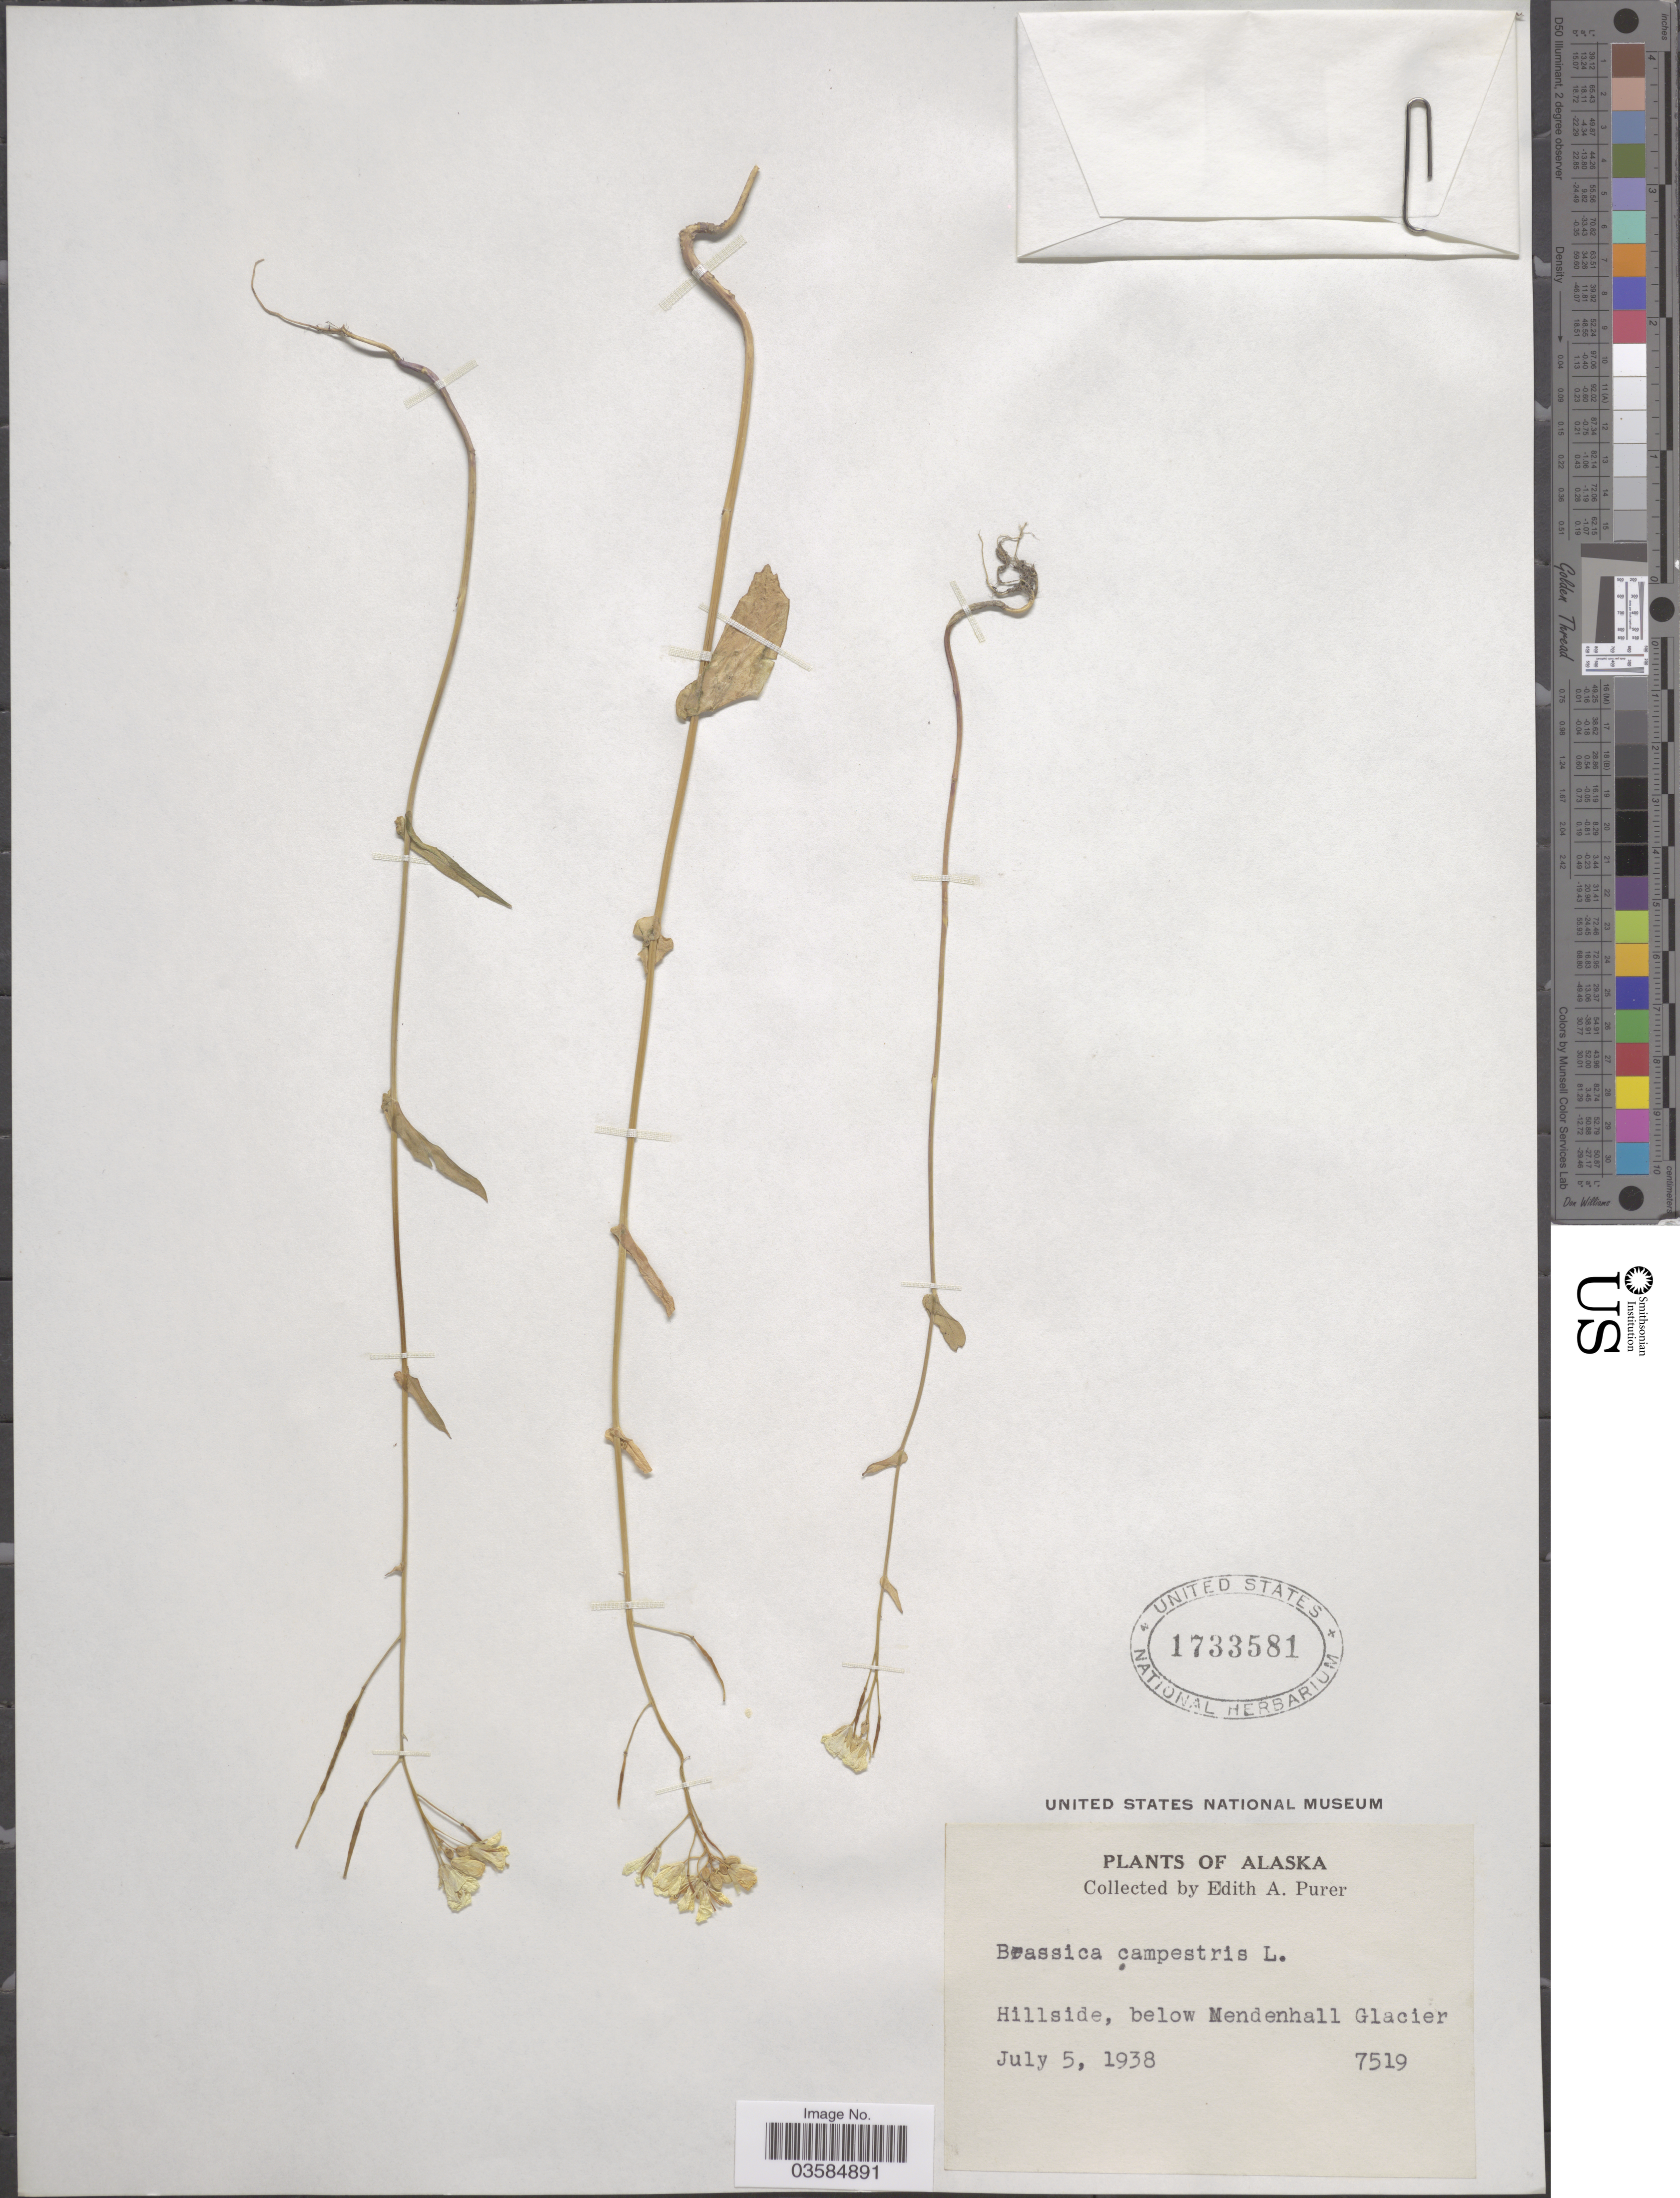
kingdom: Plantae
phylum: Tracheophyta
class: Magnoliopsida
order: Brassicales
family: Brassicaceae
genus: Brassica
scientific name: Brassica campestris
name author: L.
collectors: E. Purer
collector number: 7519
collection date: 1938-07-05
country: United States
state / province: Alaska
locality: Hillside, below Mendenhall Glacier.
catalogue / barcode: US 1733581